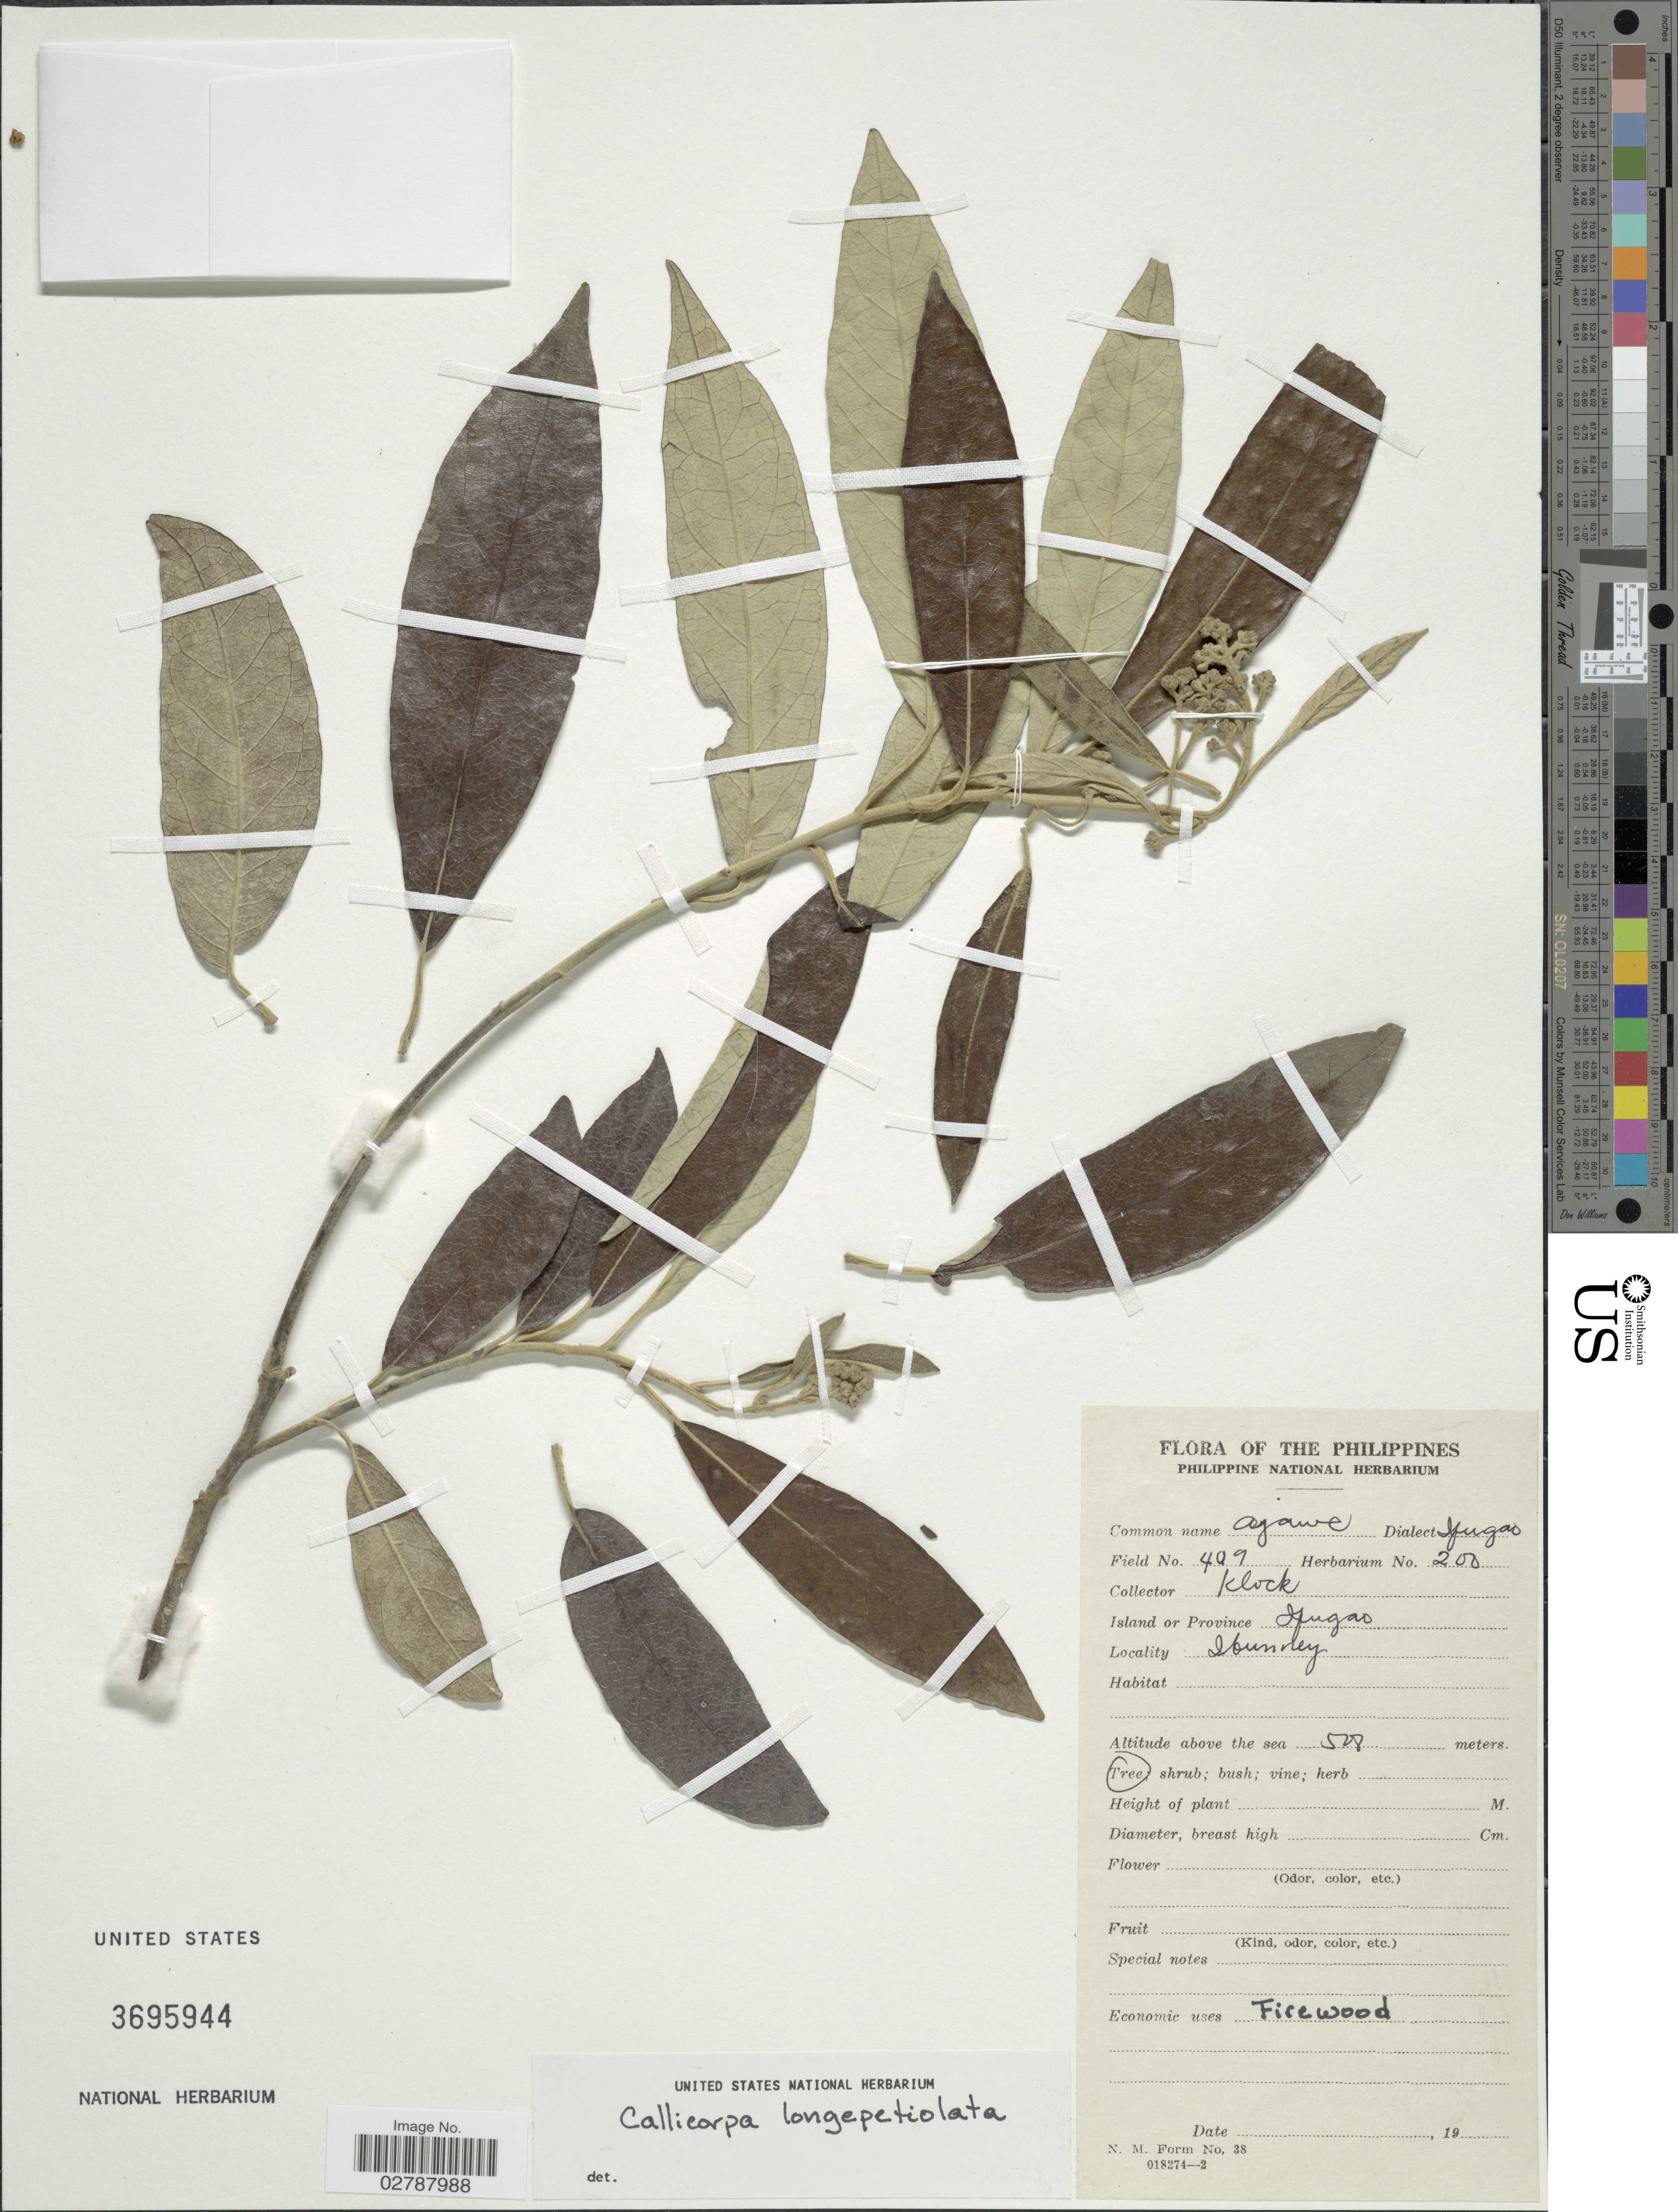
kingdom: Plantae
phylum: Tracheophyta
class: Magnoliopsida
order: Lamiales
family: Lamiaceae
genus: Callicarpa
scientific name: Callicarpa longipetiolata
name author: Merr.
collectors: Klock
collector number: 409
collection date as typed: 19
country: Philippines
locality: Ifugao. Ibunney.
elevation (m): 508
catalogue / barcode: US 3695944